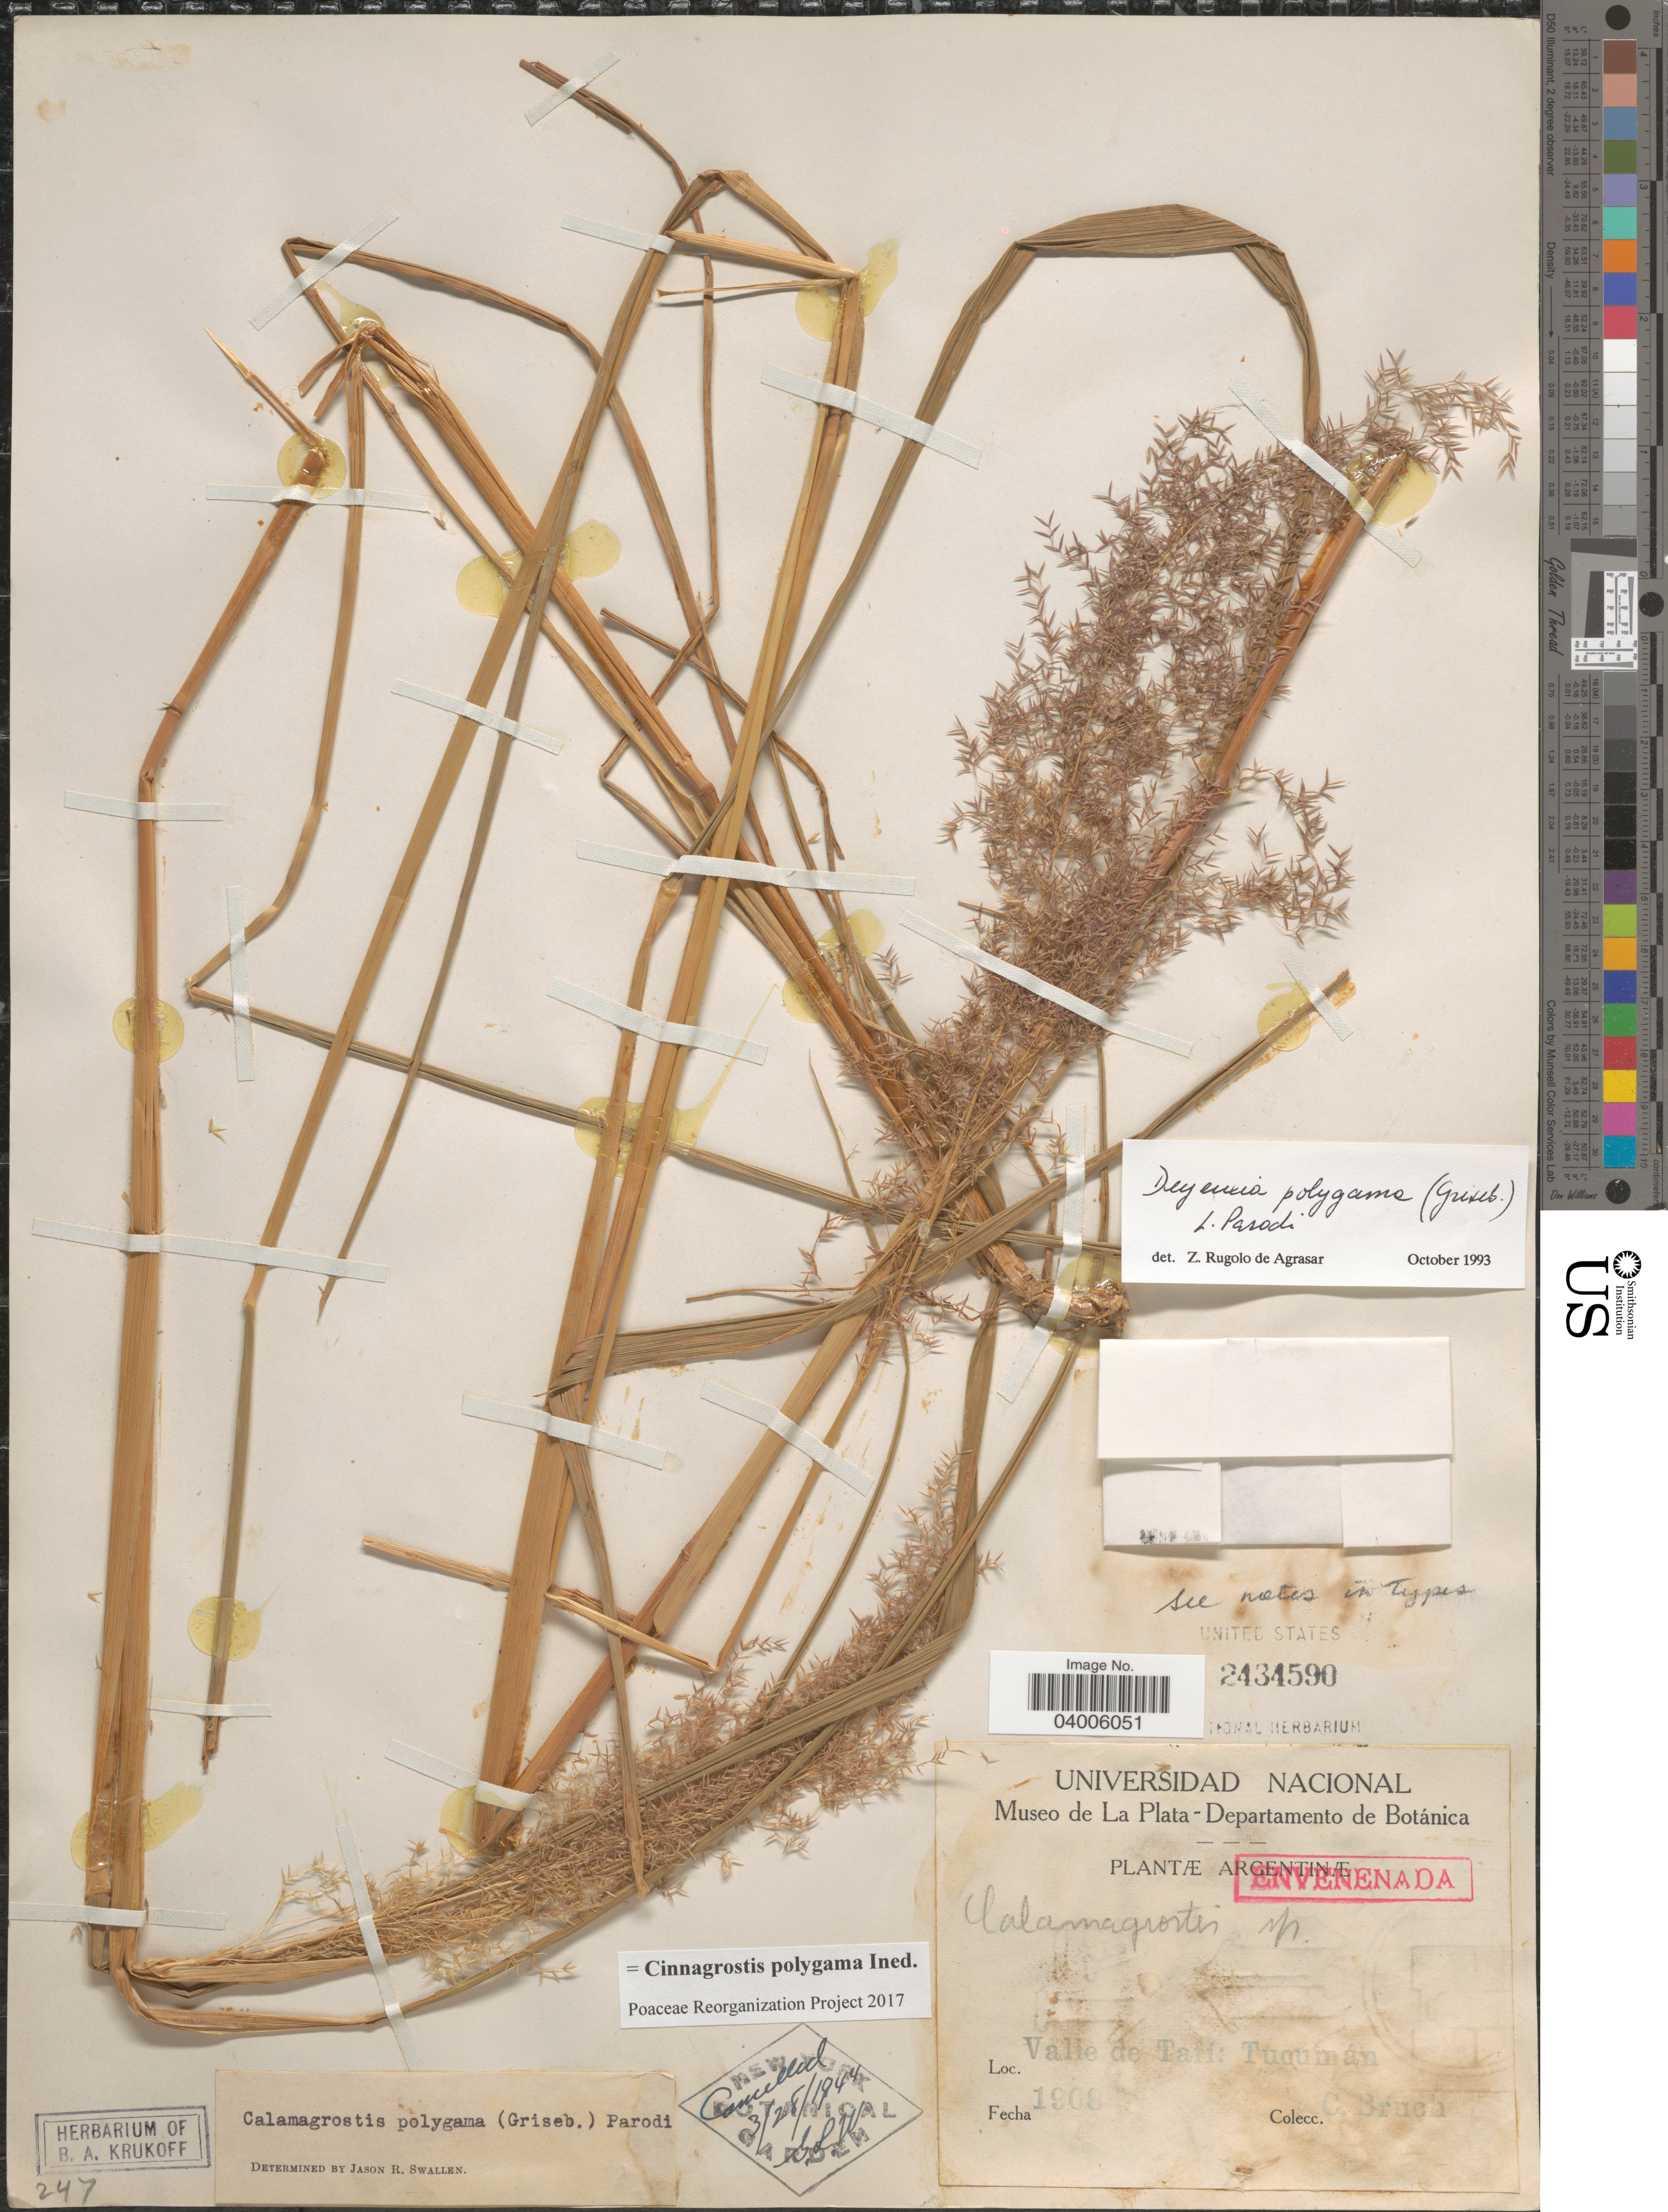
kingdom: Plantae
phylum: Tracheophyta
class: Liliopsida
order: Poales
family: Poaceae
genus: Cinnagrostis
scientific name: Cinnagrostis polygama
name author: Griseb.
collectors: C. Bruch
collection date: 1908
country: Argentina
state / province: Tucuman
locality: Valle de Tafí.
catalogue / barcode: US 2434590